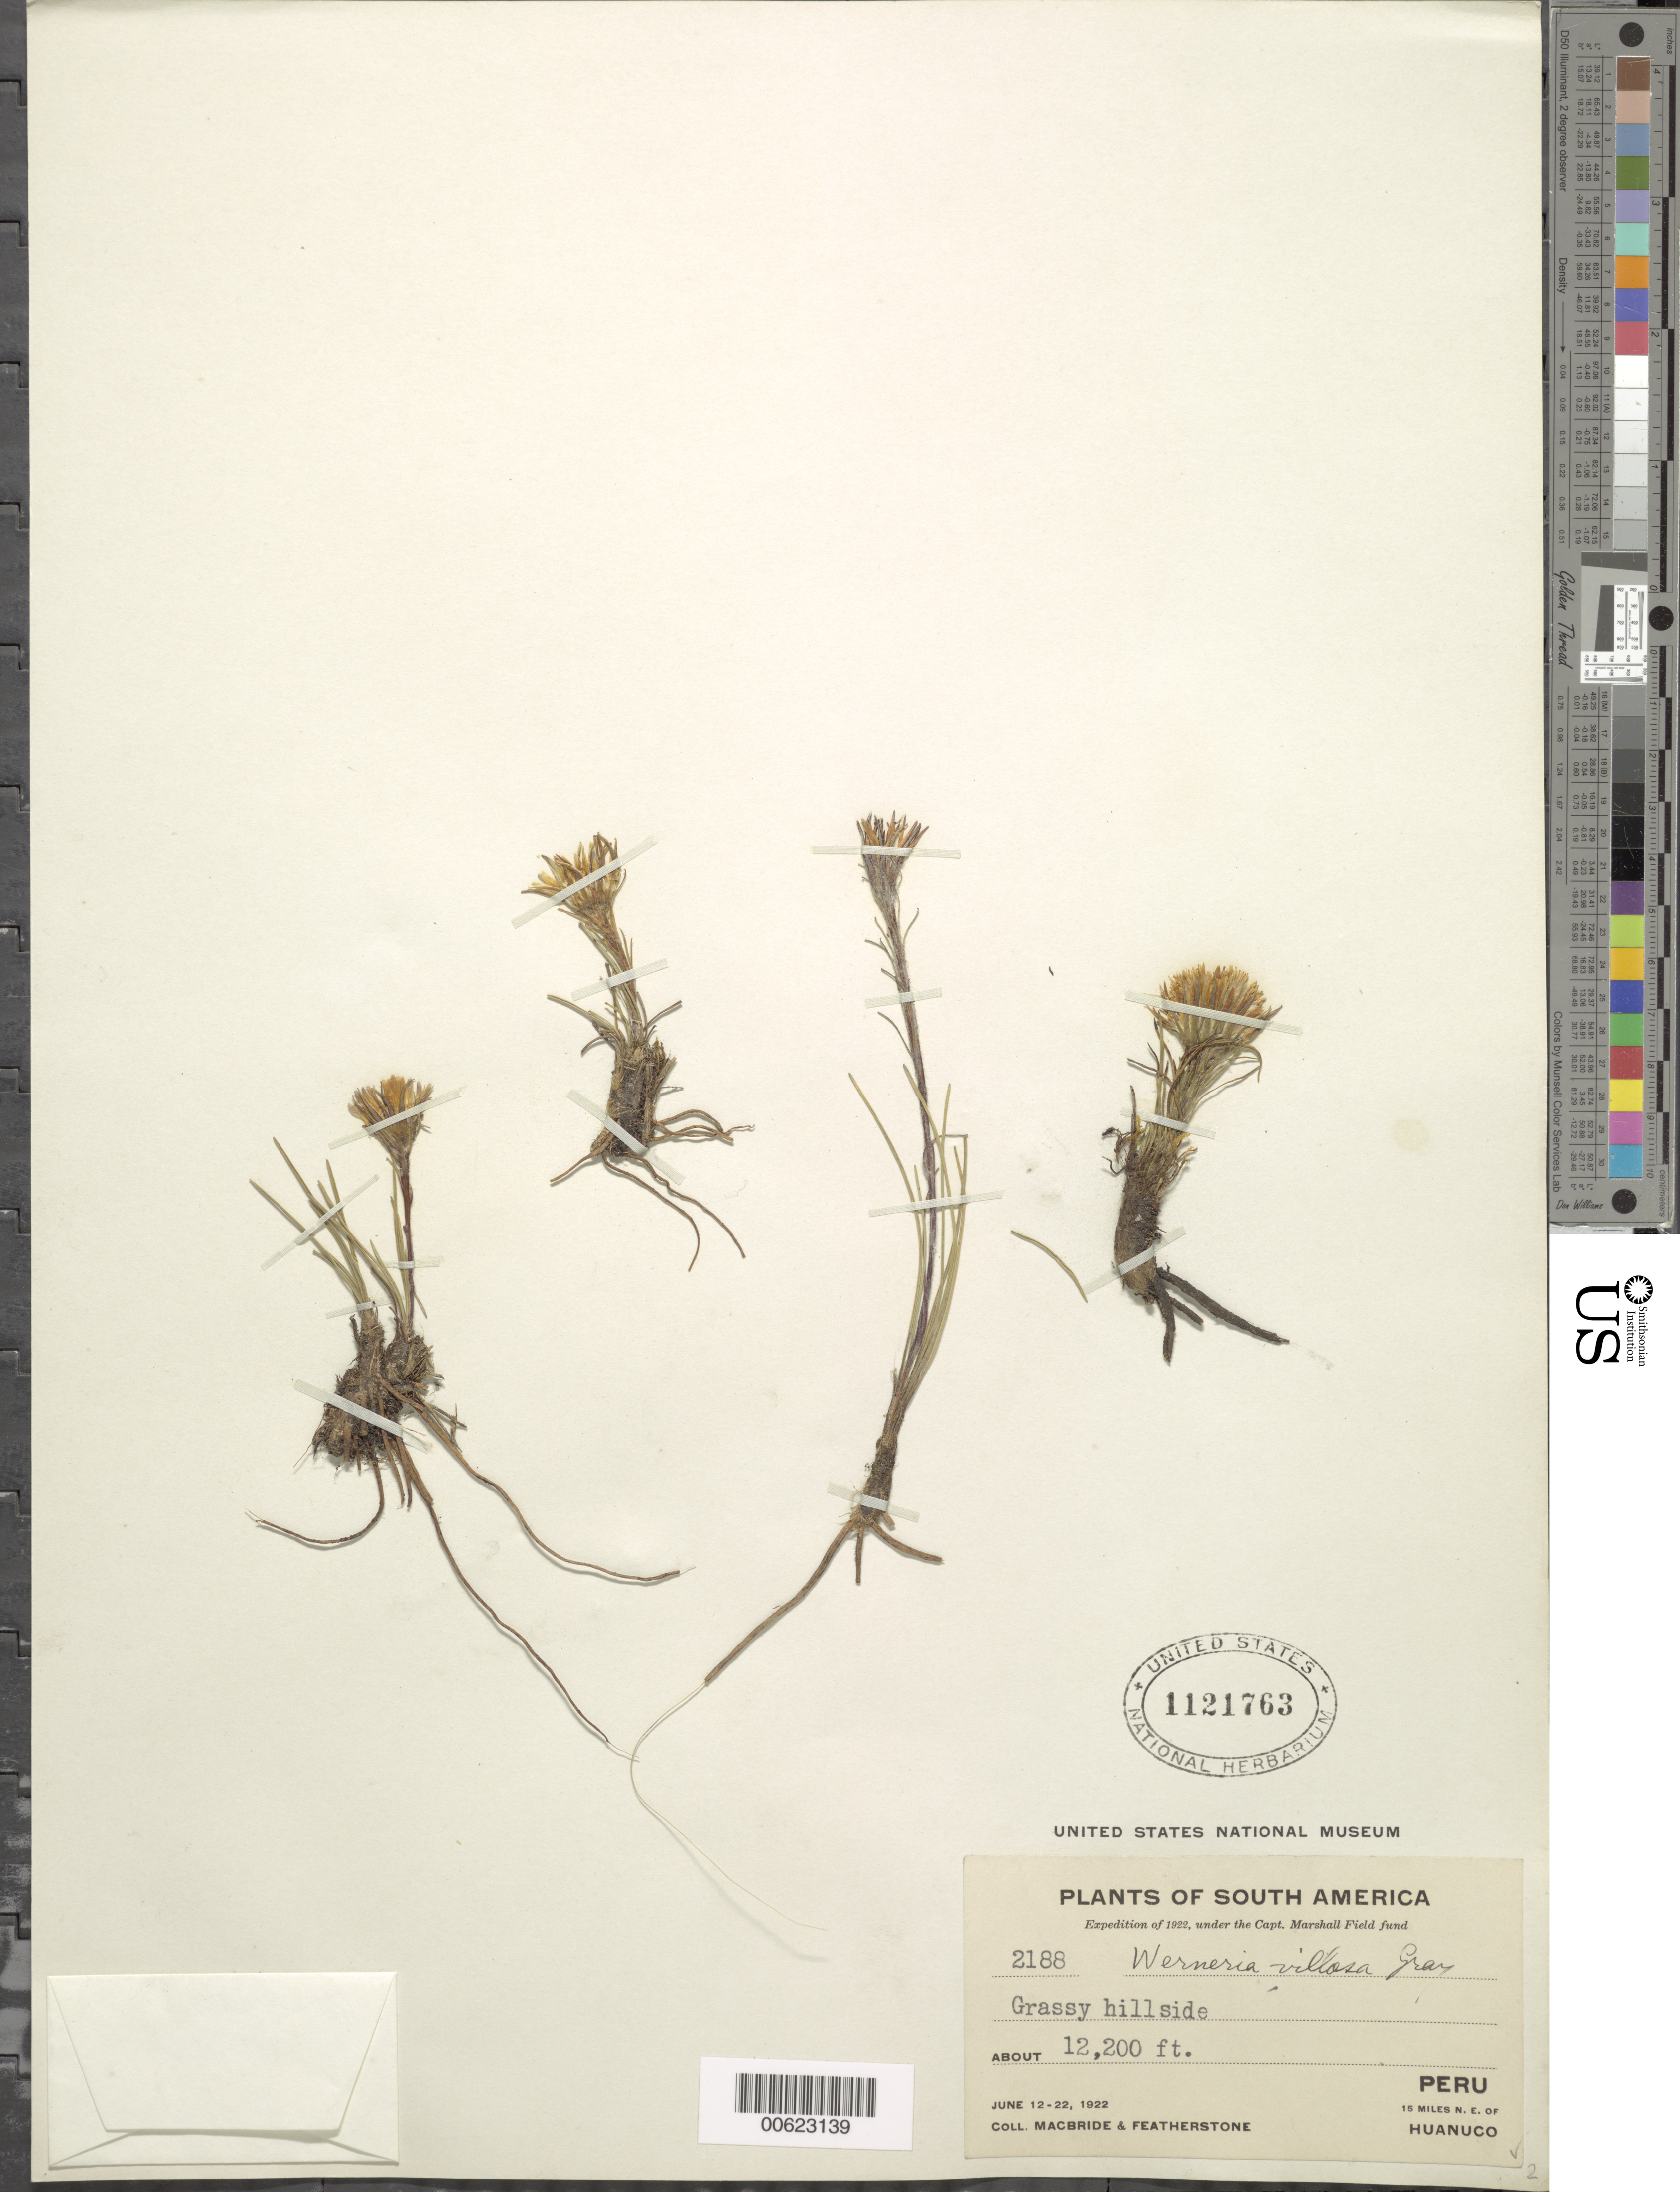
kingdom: Plantae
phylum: Tracheophyta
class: Magnoliopsida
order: Asterales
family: Asteraceae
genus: Werneria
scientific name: Werneria villosa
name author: A. Gray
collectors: J. F. Macbride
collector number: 2188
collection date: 1922-06-12/1922-08-22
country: Peru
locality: Huánuco, 15 miles NE of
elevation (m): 3719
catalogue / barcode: US 1121763